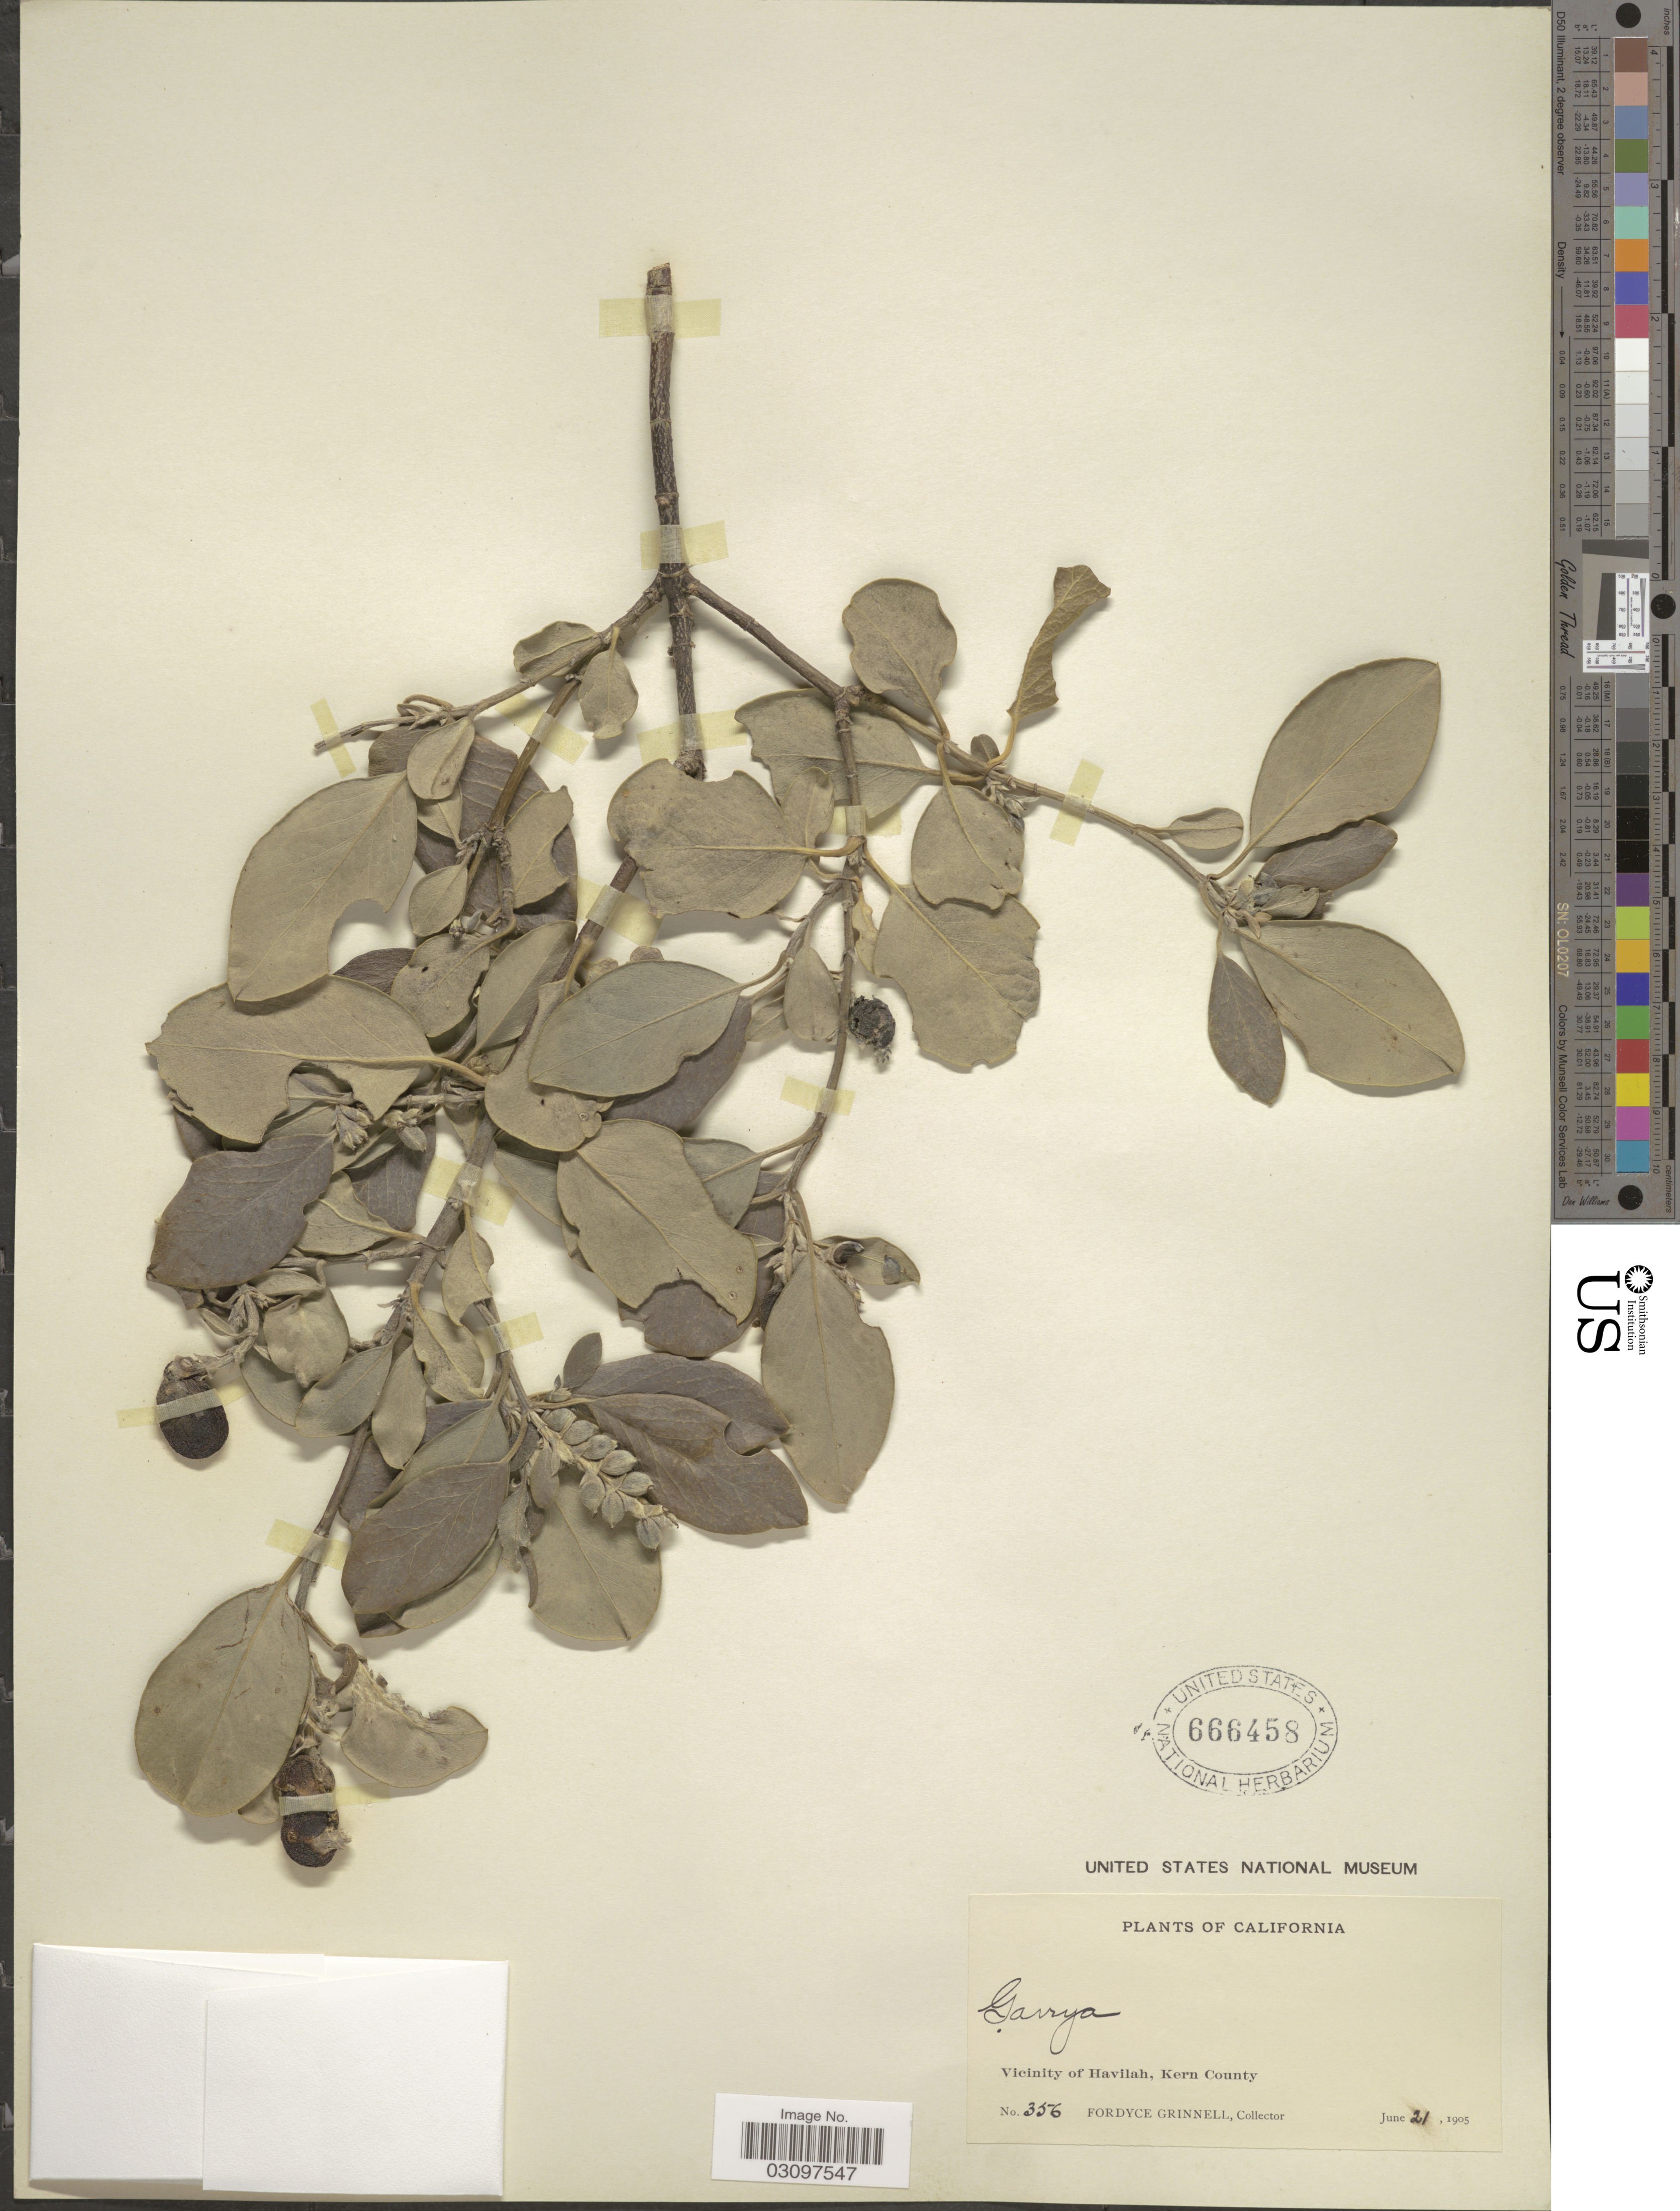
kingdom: Plantae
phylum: Tracheophyta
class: Magnoliopsida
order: Garryales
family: Garryaceae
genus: Garrya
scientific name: Garrya sp.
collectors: F. Grinnell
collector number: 356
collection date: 1905-06-21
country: United States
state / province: California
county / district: Kern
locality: Vicinity of Havilah, Kern County.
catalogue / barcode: US 666458